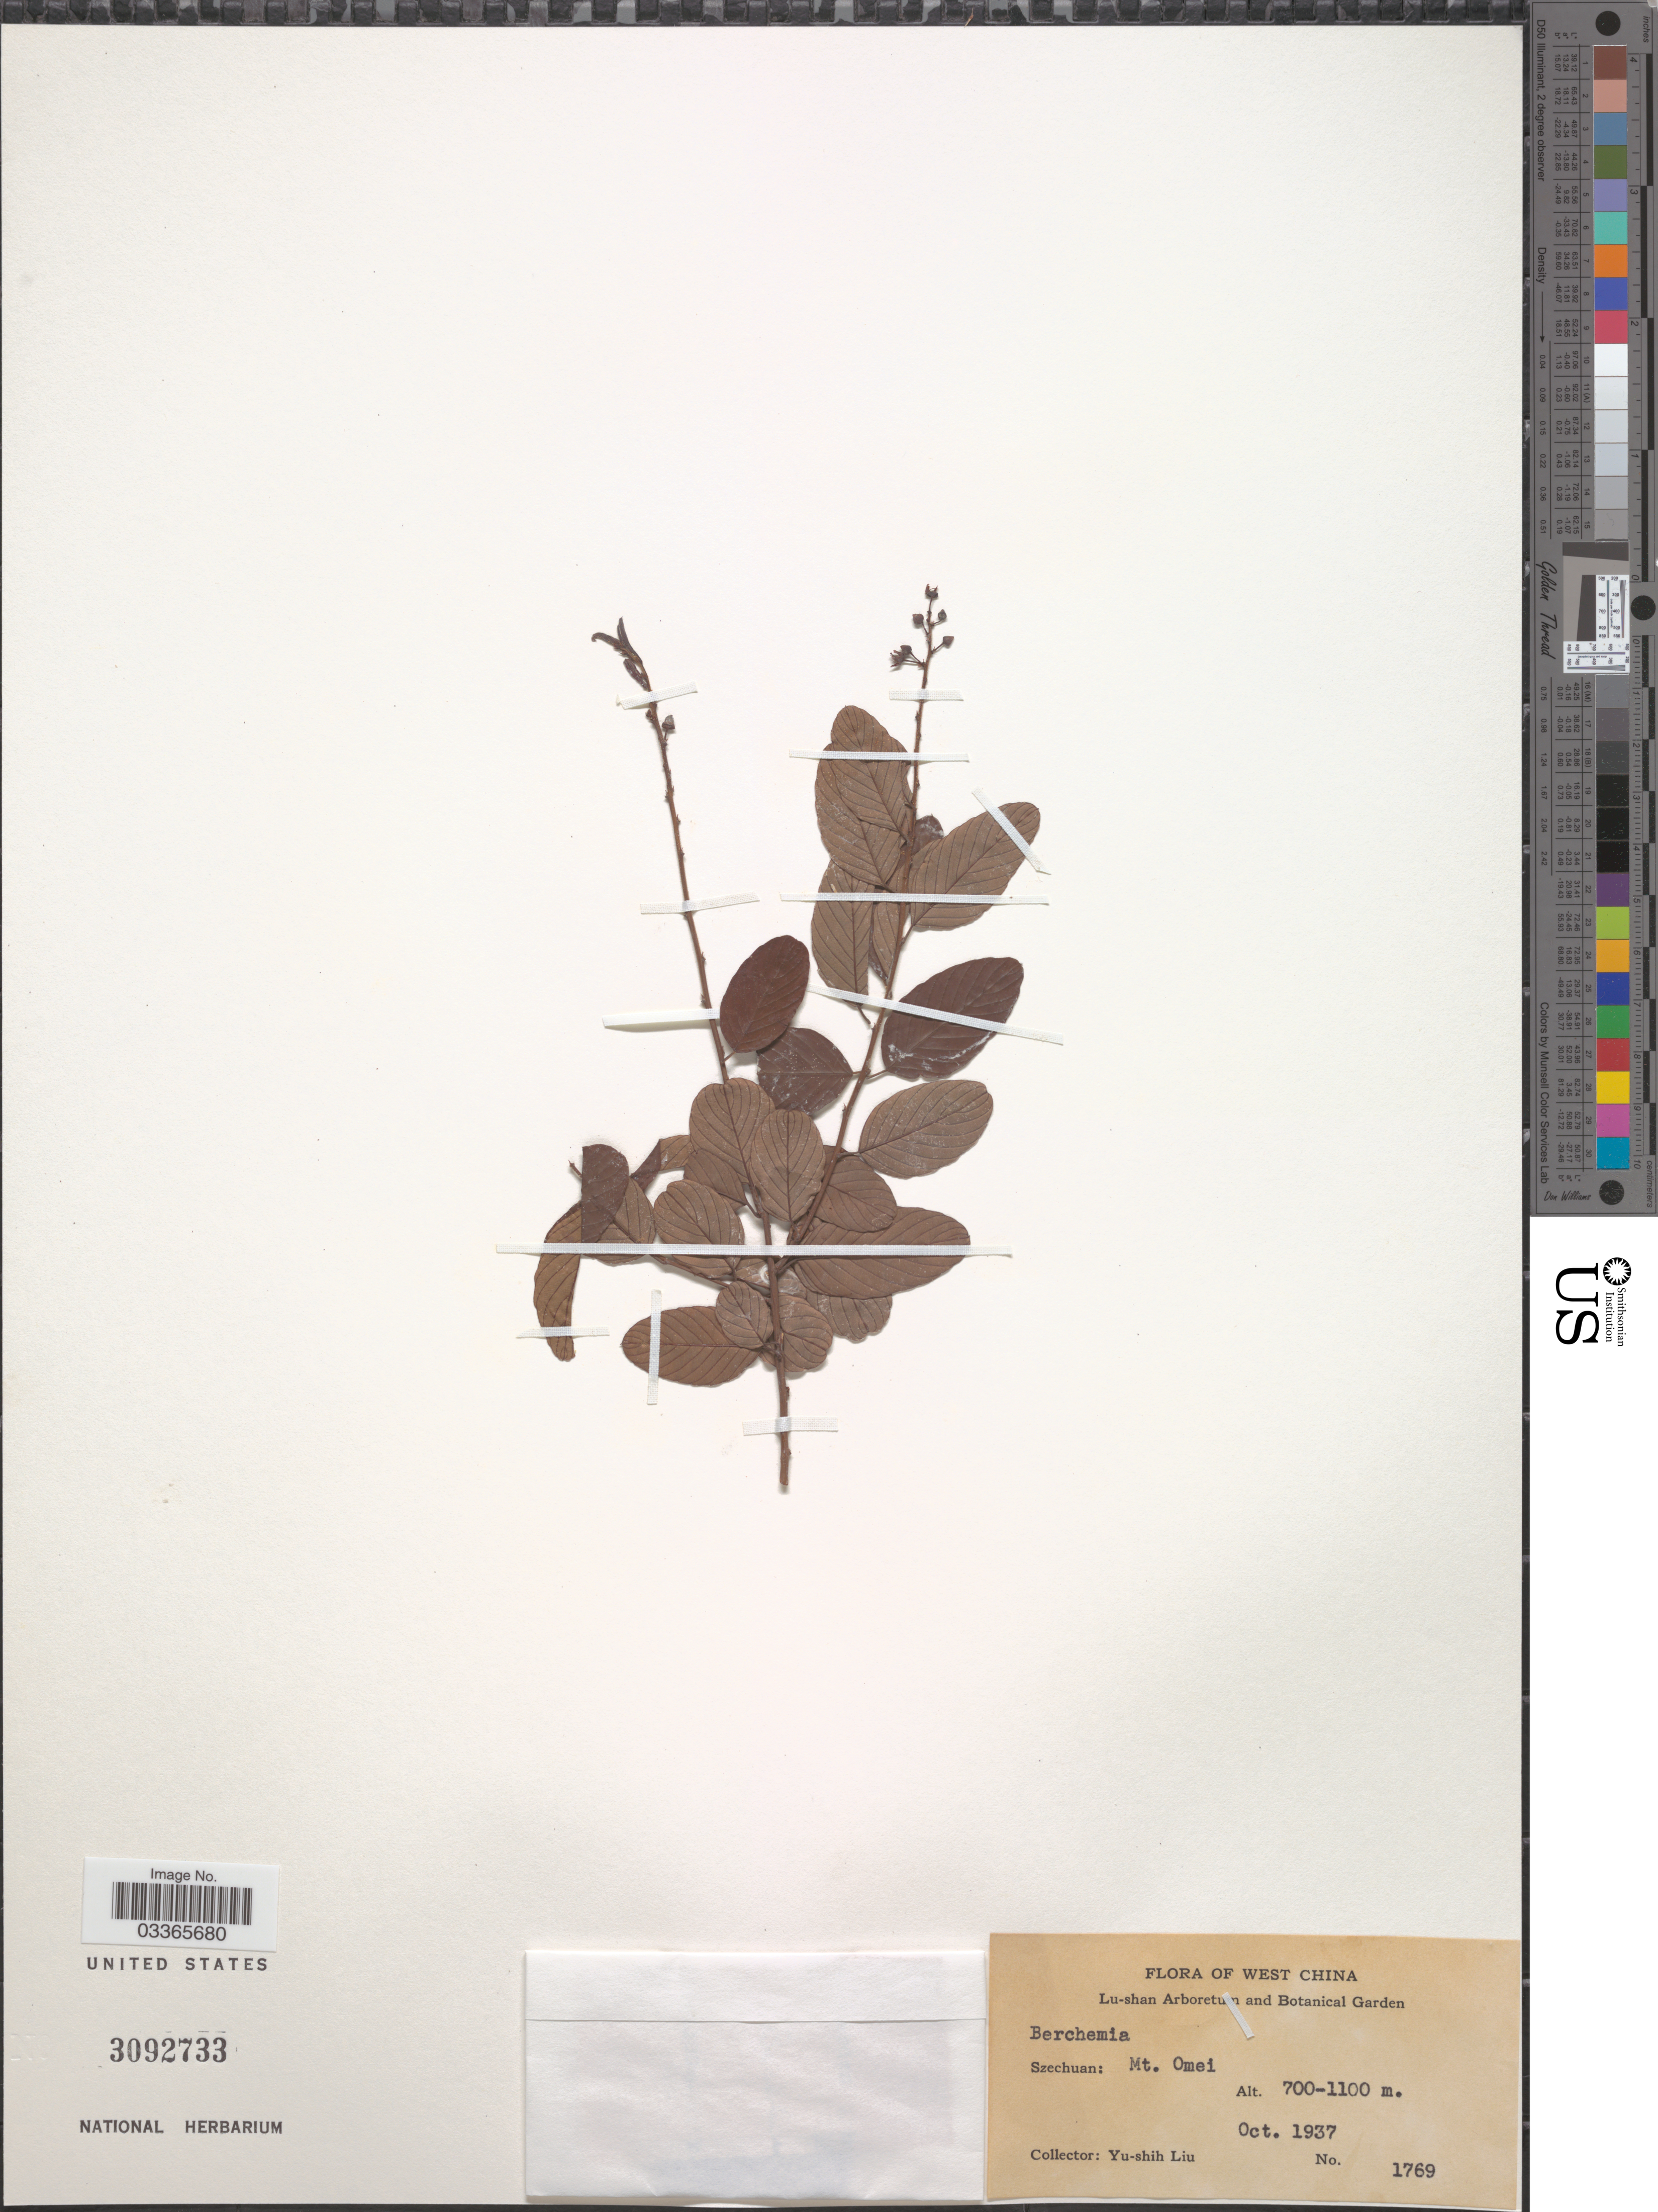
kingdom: Plantae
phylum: Tracheophyta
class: Magnoliopsida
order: Rosales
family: Rhamnaceae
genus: Berchemia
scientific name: Berchemia sp.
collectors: Y.-S. Liu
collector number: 1769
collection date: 1937-10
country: China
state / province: Sichuan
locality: West China, Szechuan: Mt. Omei.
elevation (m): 700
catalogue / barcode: US 3092733